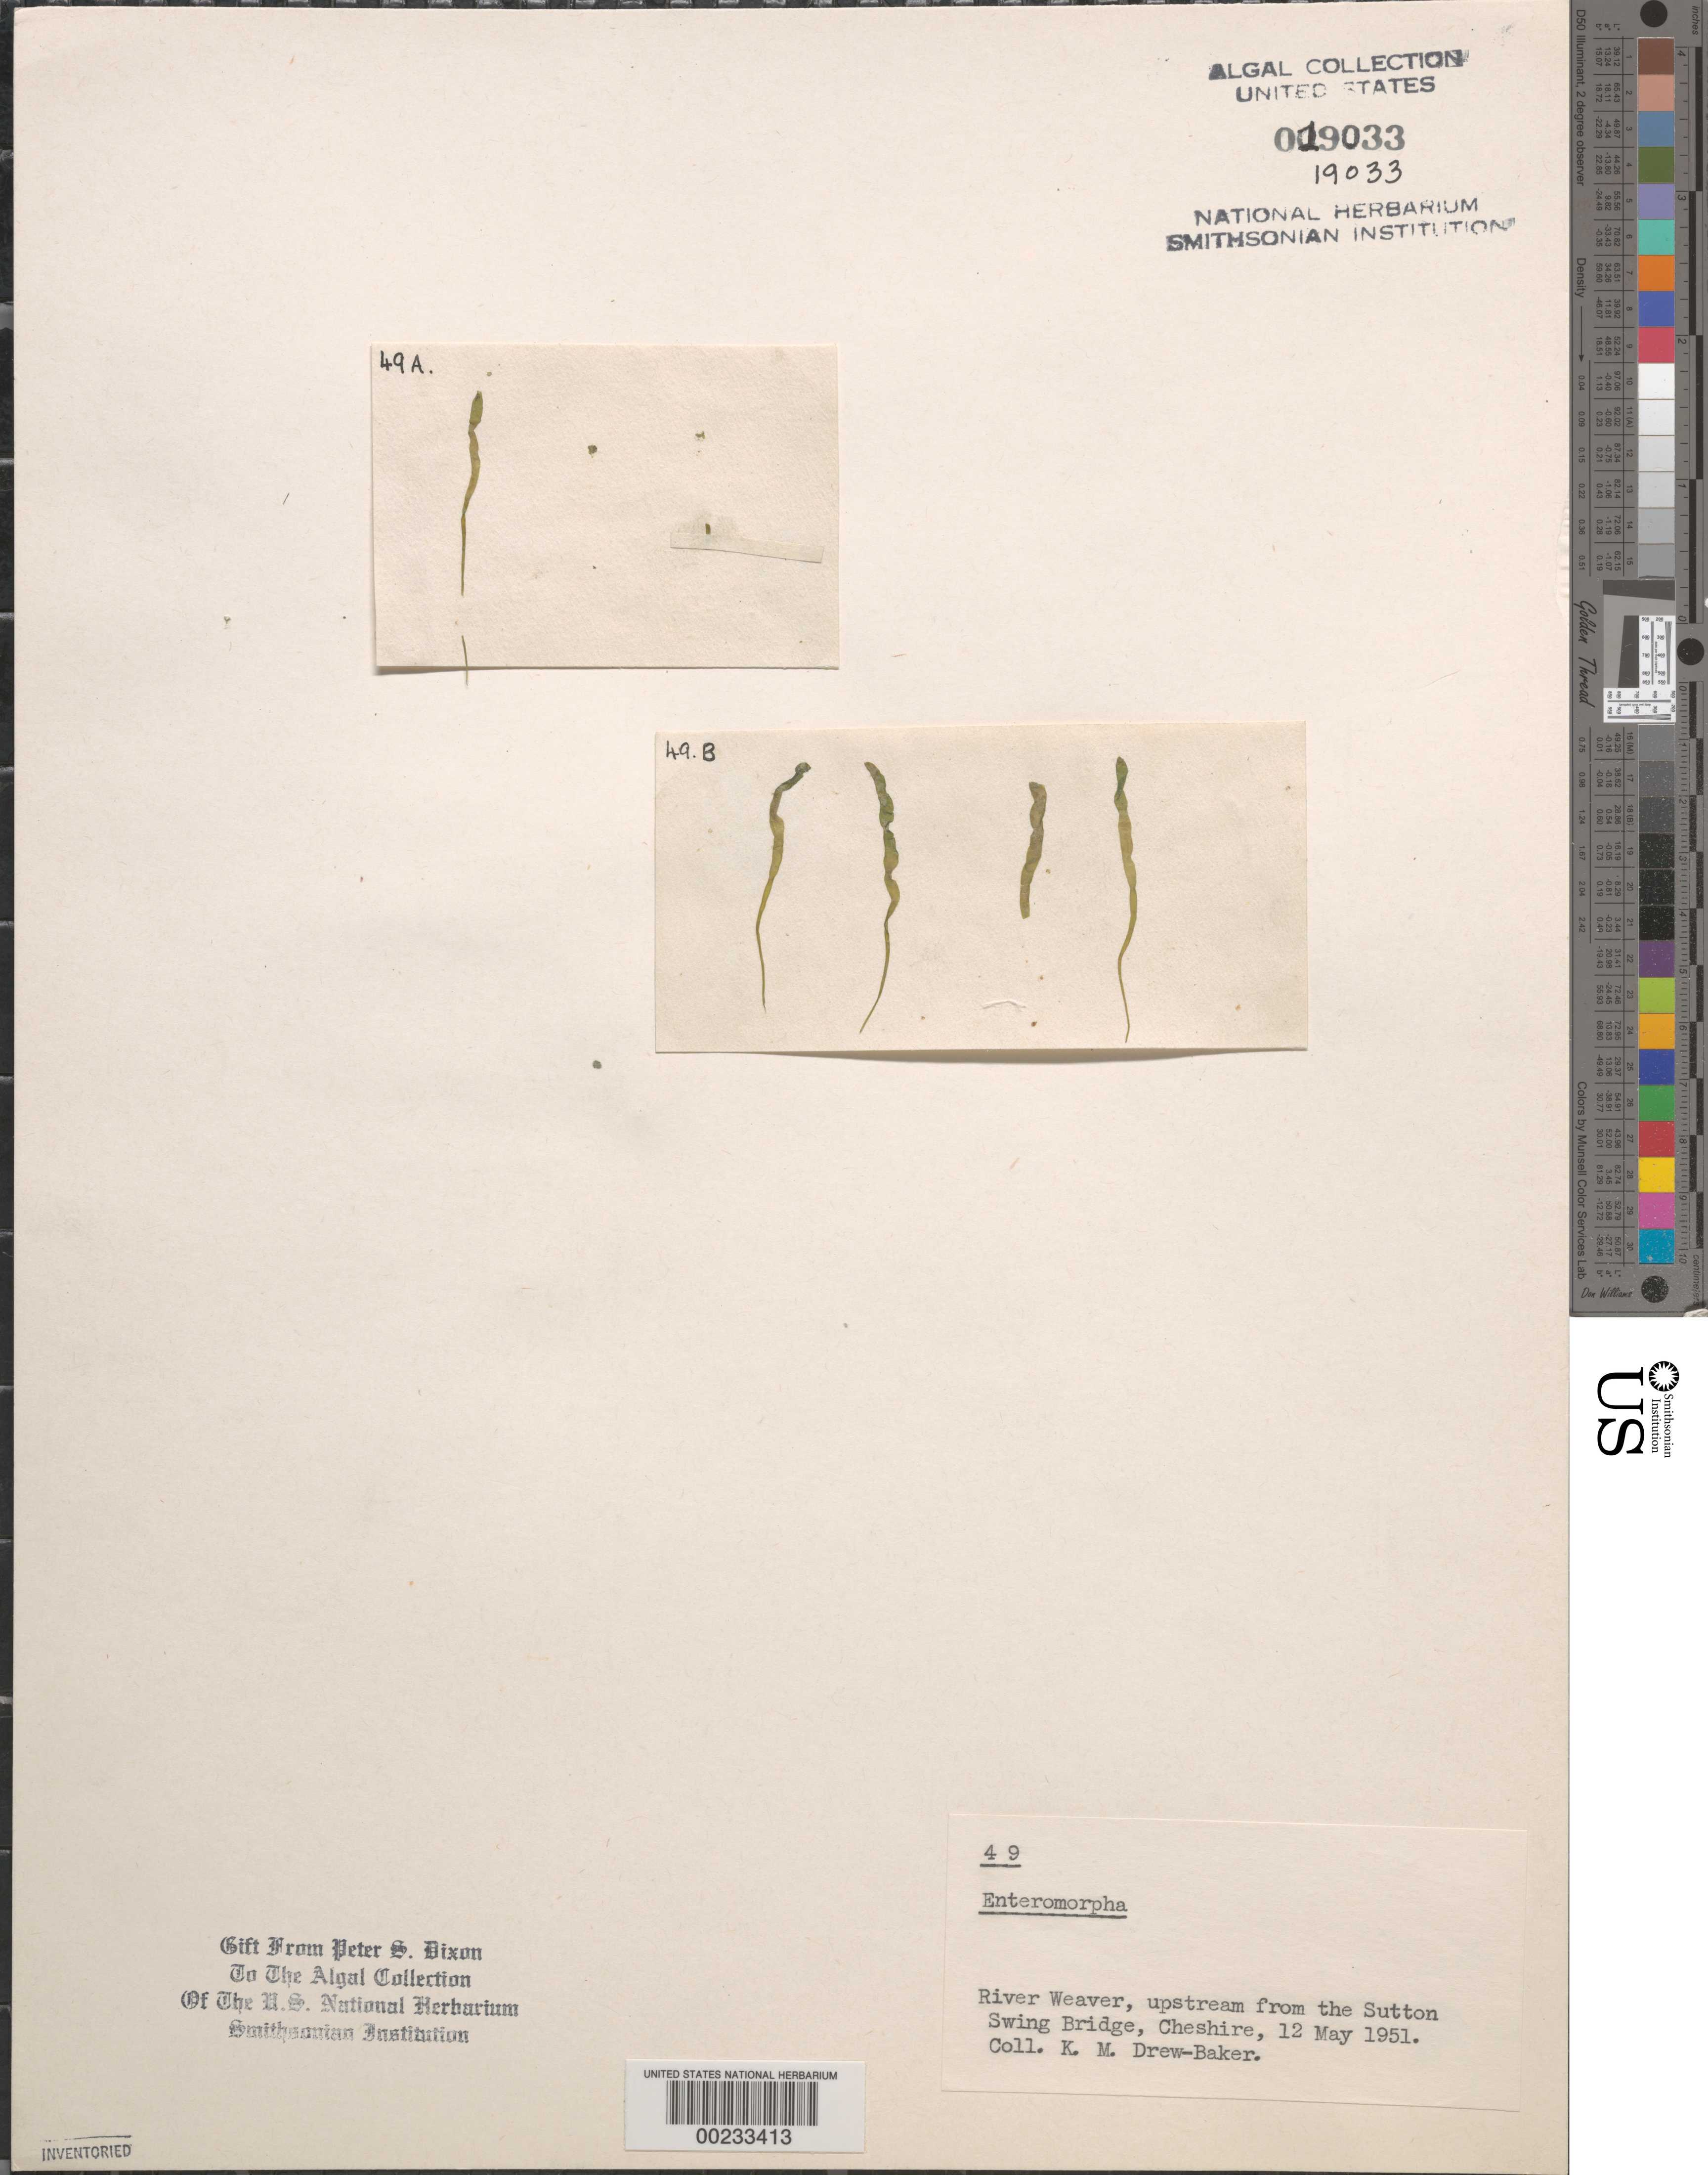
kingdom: Plantae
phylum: Chlorophyta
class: Ulvophyceae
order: Ulvales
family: Ulvaceae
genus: Ulva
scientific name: Ulva sp.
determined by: Algae name updating Project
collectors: K. M. Drew-Baker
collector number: PSD 49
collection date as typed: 12 May 1951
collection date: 1951-05-12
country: United Kingdom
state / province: England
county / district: Cheshire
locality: River Weaver above Sutton Swing Bridge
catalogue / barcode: US 19033